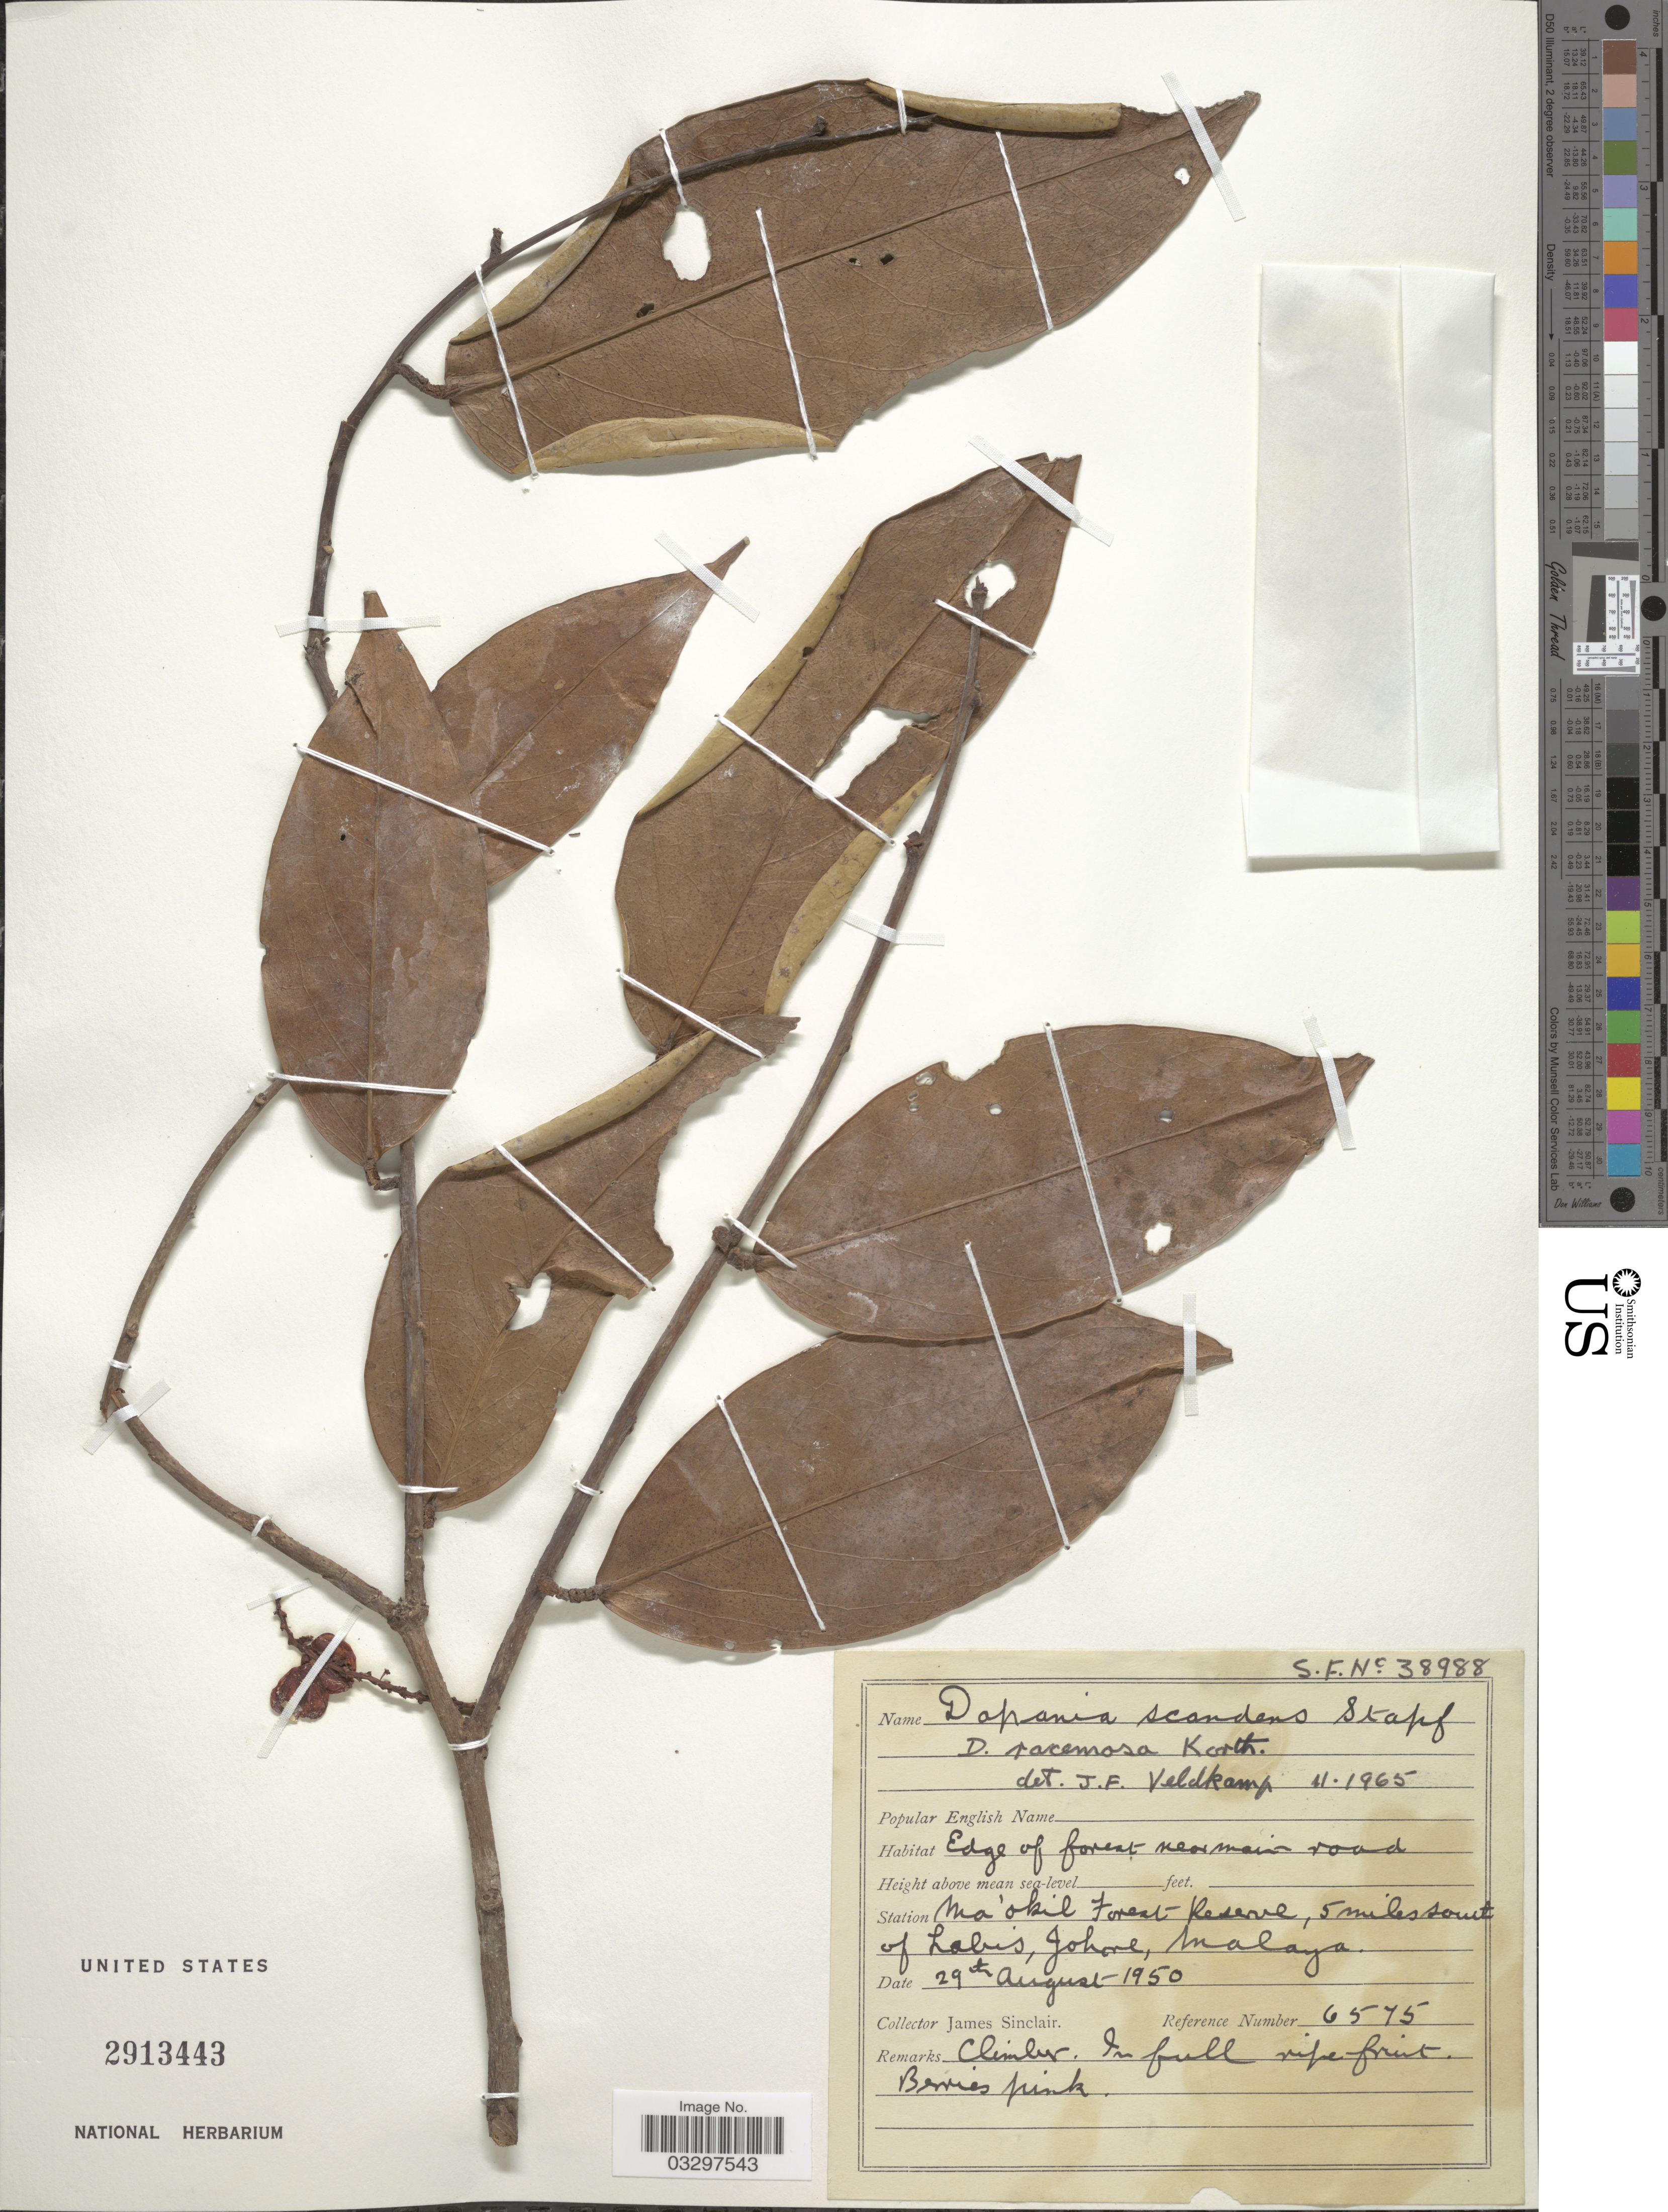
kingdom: Plantae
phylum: Tracheophyta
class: Magnoliopsida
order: Oxalidales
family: Oxalidaceae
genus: Dapania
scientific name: Dapania racemosa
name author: Korth.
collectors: J. Sinclair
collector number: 6575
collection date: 1950-08-29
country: Malaysia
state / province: Johor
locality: Station Ma'okil Forest Reserve, 5 miles south of Labis, Johore. Malaya.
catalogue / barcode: US 2913443